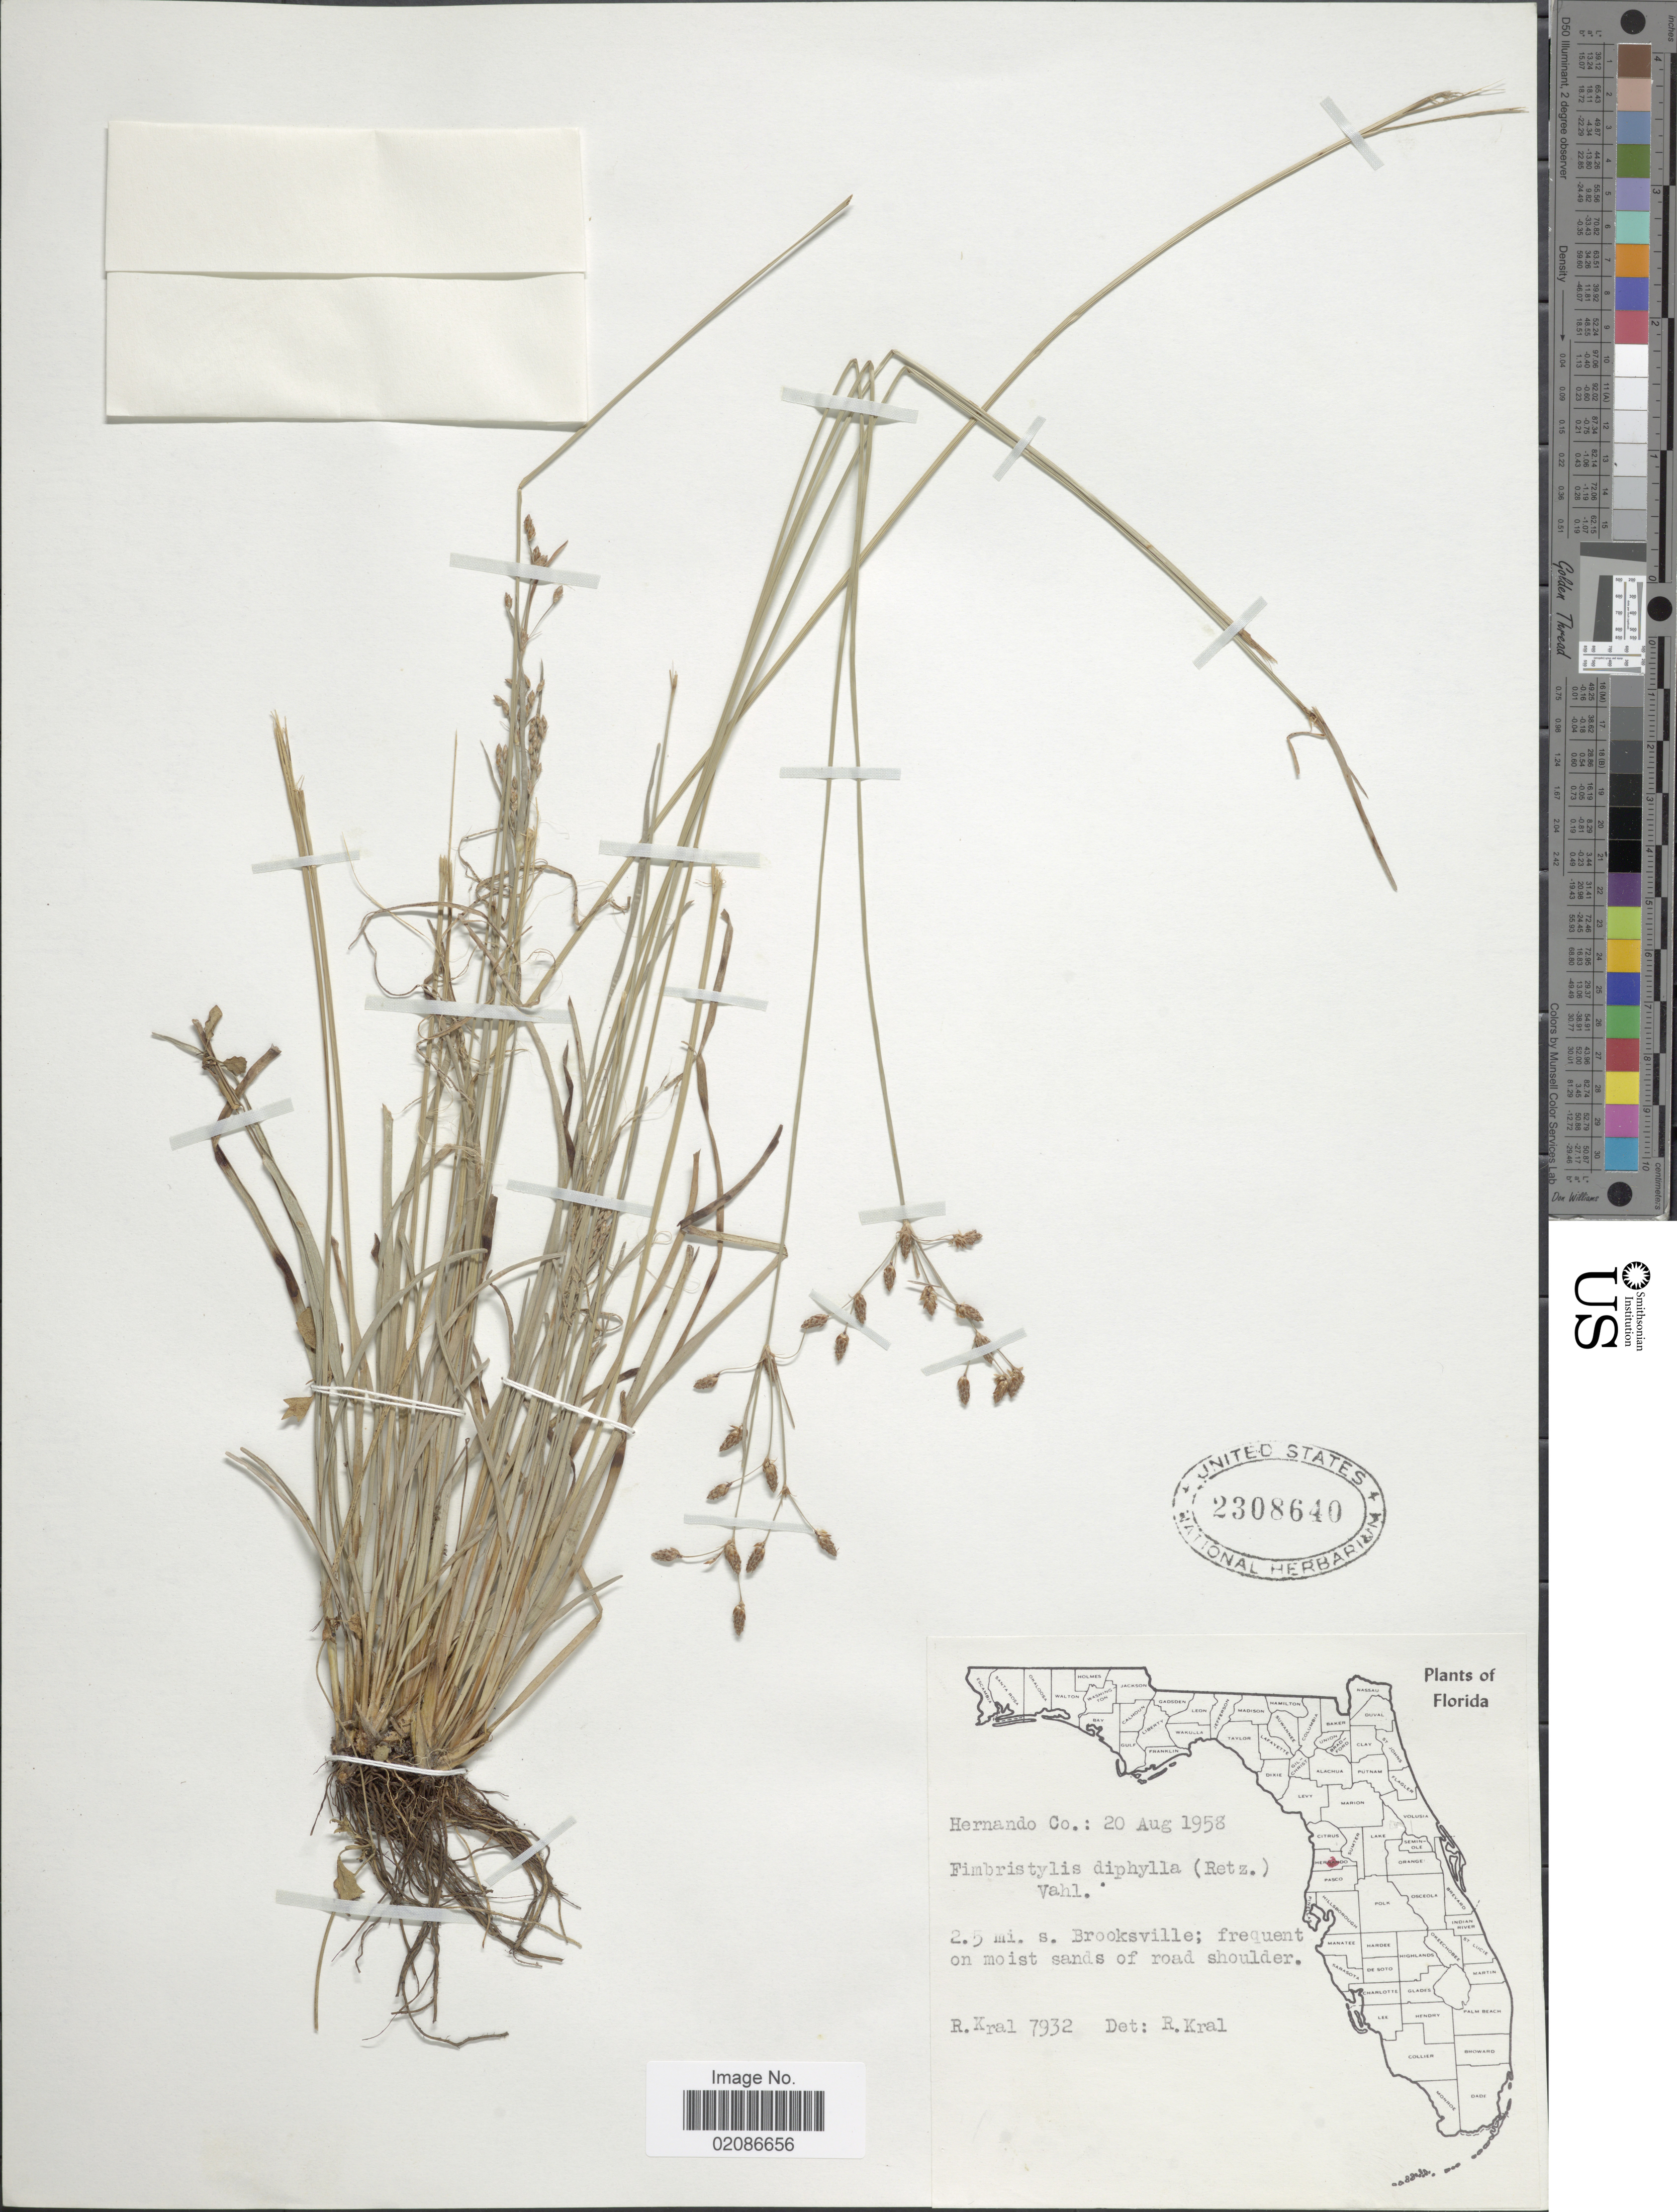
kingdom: Plantae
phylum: Tracheophyta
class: Liliopsida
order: Poales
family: Cyperaceae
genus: Fimbristylis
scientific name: Fimbristylis dichotoma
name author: (L.) Vahl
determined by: Hansen, Bruce F.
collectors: R. Kral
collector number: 7932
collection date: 1958-08-20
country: United States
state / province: Florida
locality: Hernando Co.: 2.5 mi. s. Brooksville; frequent on moist sands of road shoulder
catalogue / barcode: US 2308640